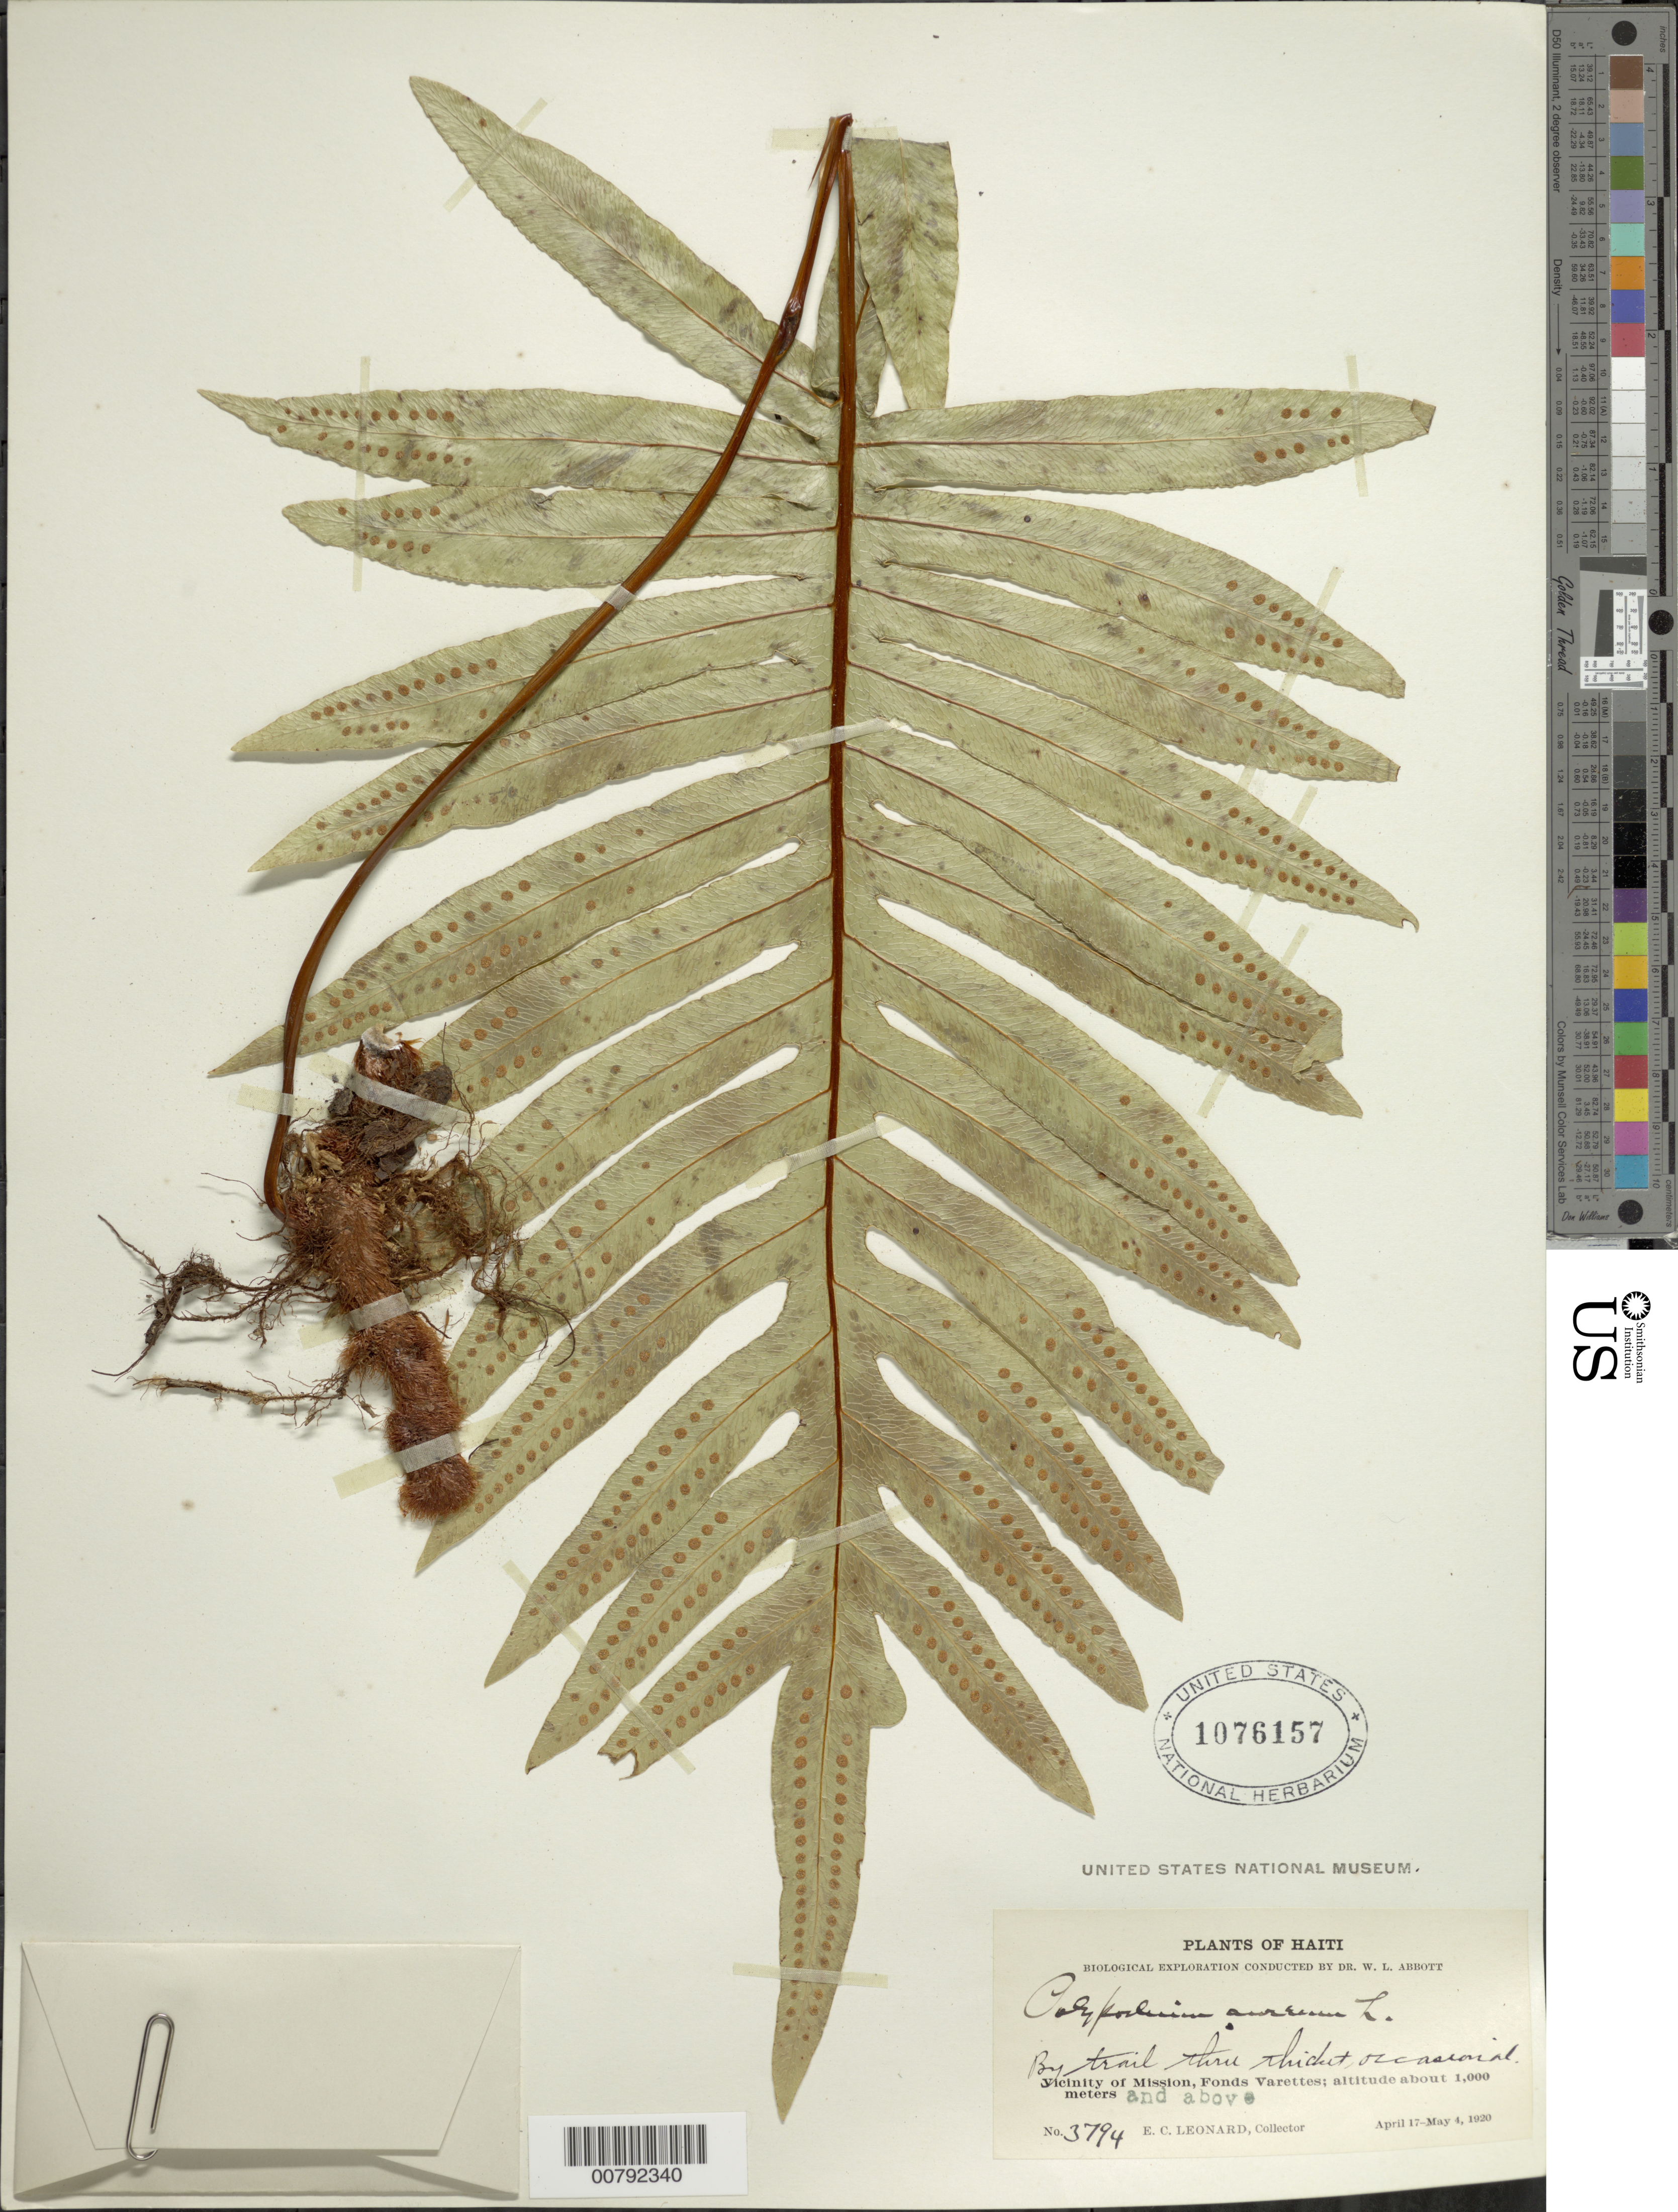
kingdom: Plantae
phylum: Tracheophyta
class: Polypodiopsida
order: Polypodiales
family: Polypodiaceae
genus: Phlebodium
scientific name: Phlebodium pseudoaureum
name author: (Cav.) Lellinger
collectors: E. C. Leonard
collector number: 3794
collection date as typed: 17 Apr 1920 04 May 1920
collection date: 1920-04-17/1920-05-04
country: Haiti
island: Hispaniola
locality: Mission vicinity, Fonds Varettes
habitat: Thicket, along trail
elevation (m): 1000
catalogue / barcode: US 1076157